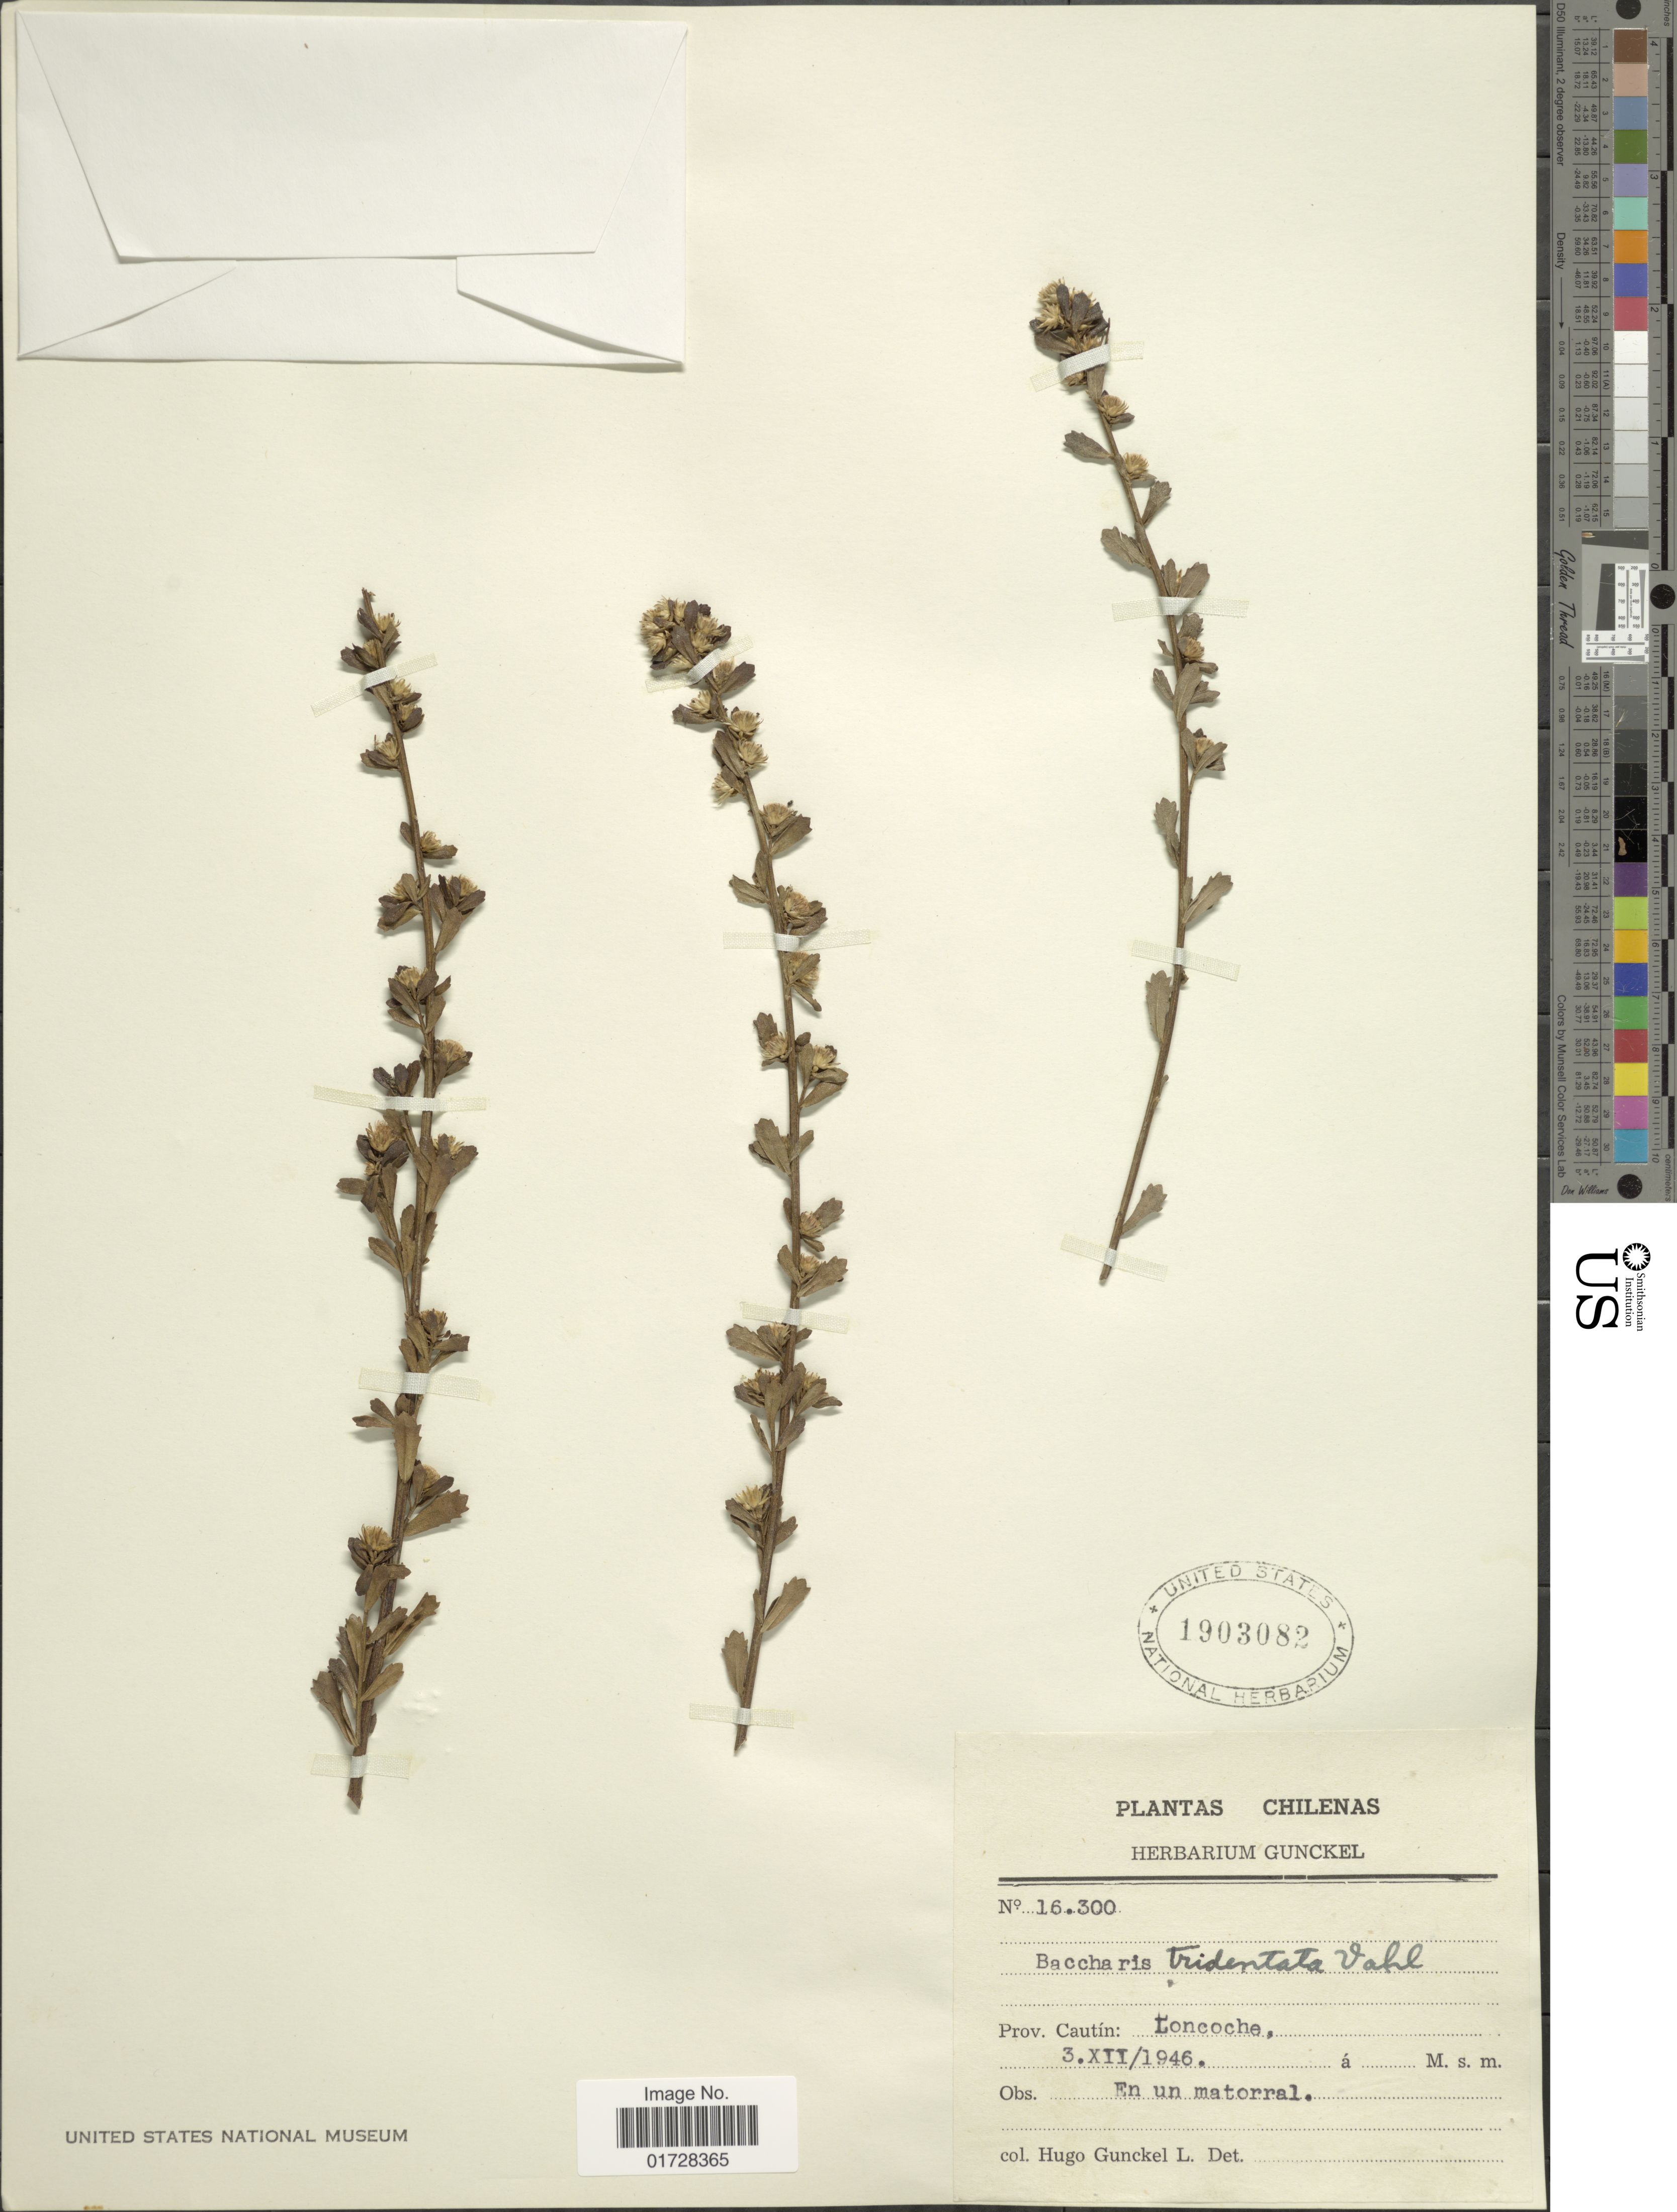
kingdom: Plantae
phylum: Tracheophyta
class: Magnoliopsida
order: Asterales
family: Asteraceae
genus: Baccharis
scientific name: Baccharis sp.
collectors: H. Gunckel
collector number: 16300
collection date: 1946-12-03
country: Chile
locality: Prov. Cautin, Loncoche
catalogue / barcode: US 1903082